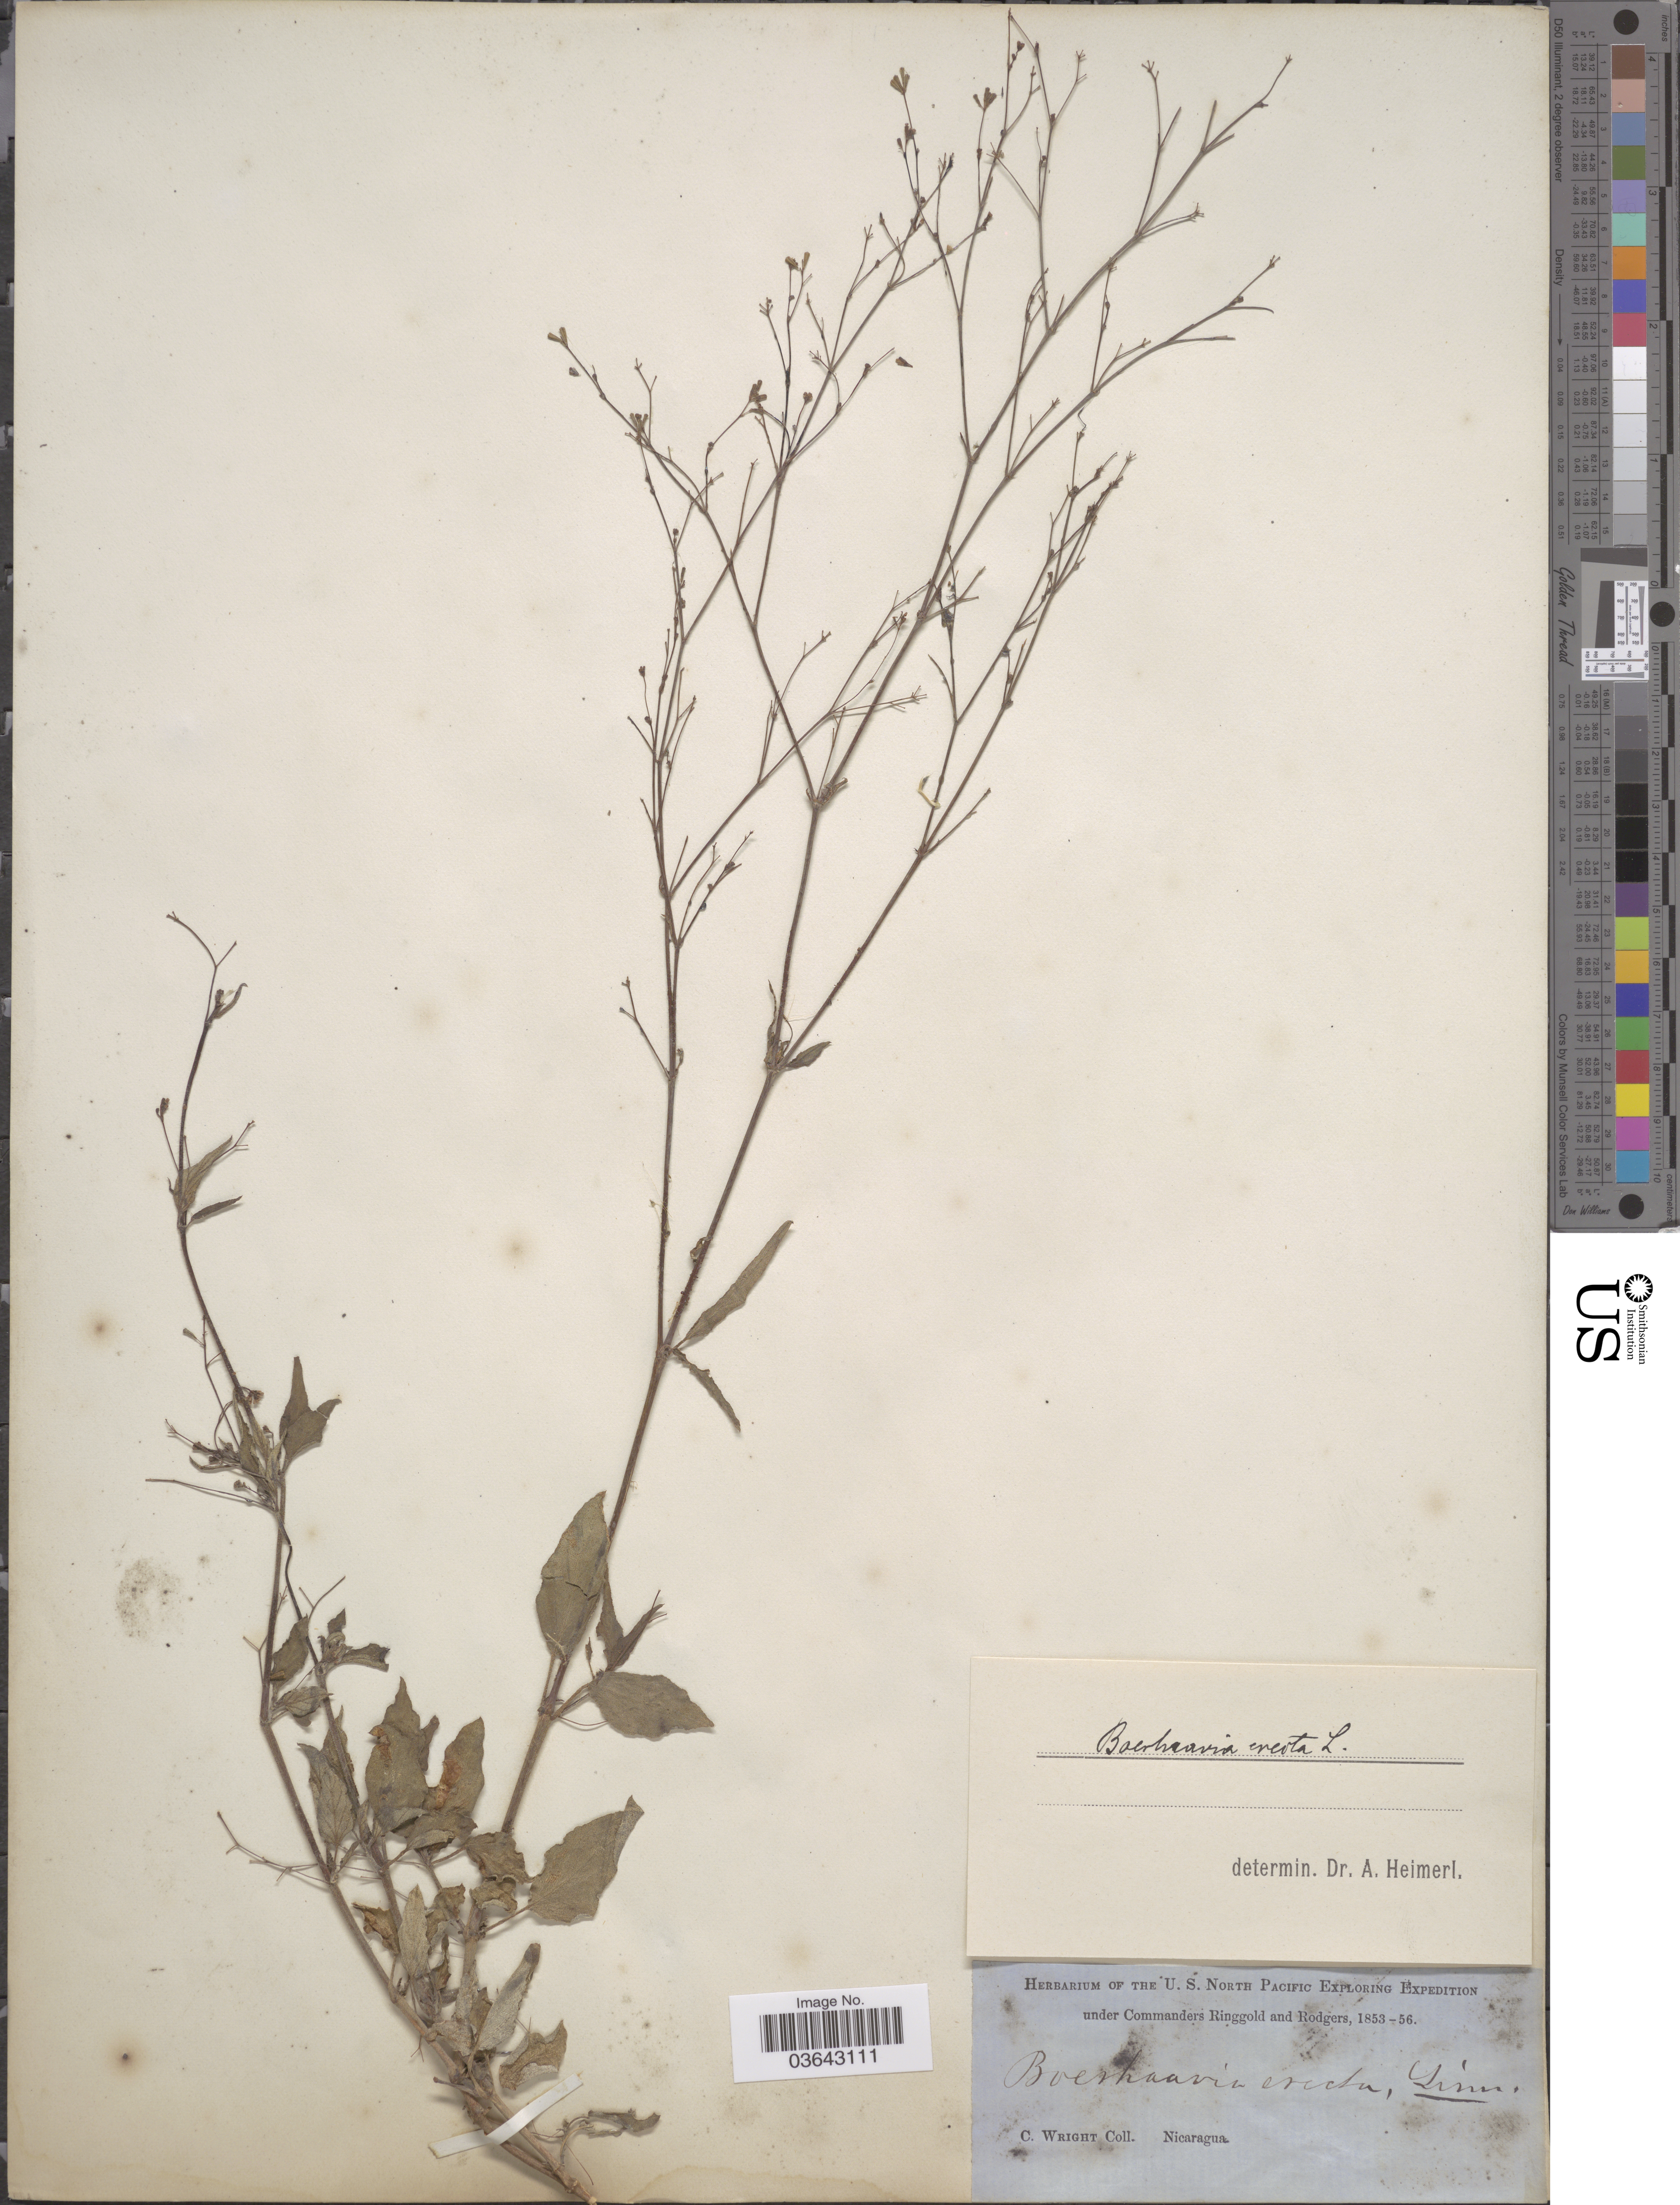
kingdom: Plantae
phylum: Tracheophyta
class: Magnoliopsida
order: Caryophyllales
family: Nyctaginaceae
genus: Boerhavia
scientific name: Boerhavia erecta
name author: L.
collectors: C. Wright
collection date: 1853/1856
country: Nicaragua